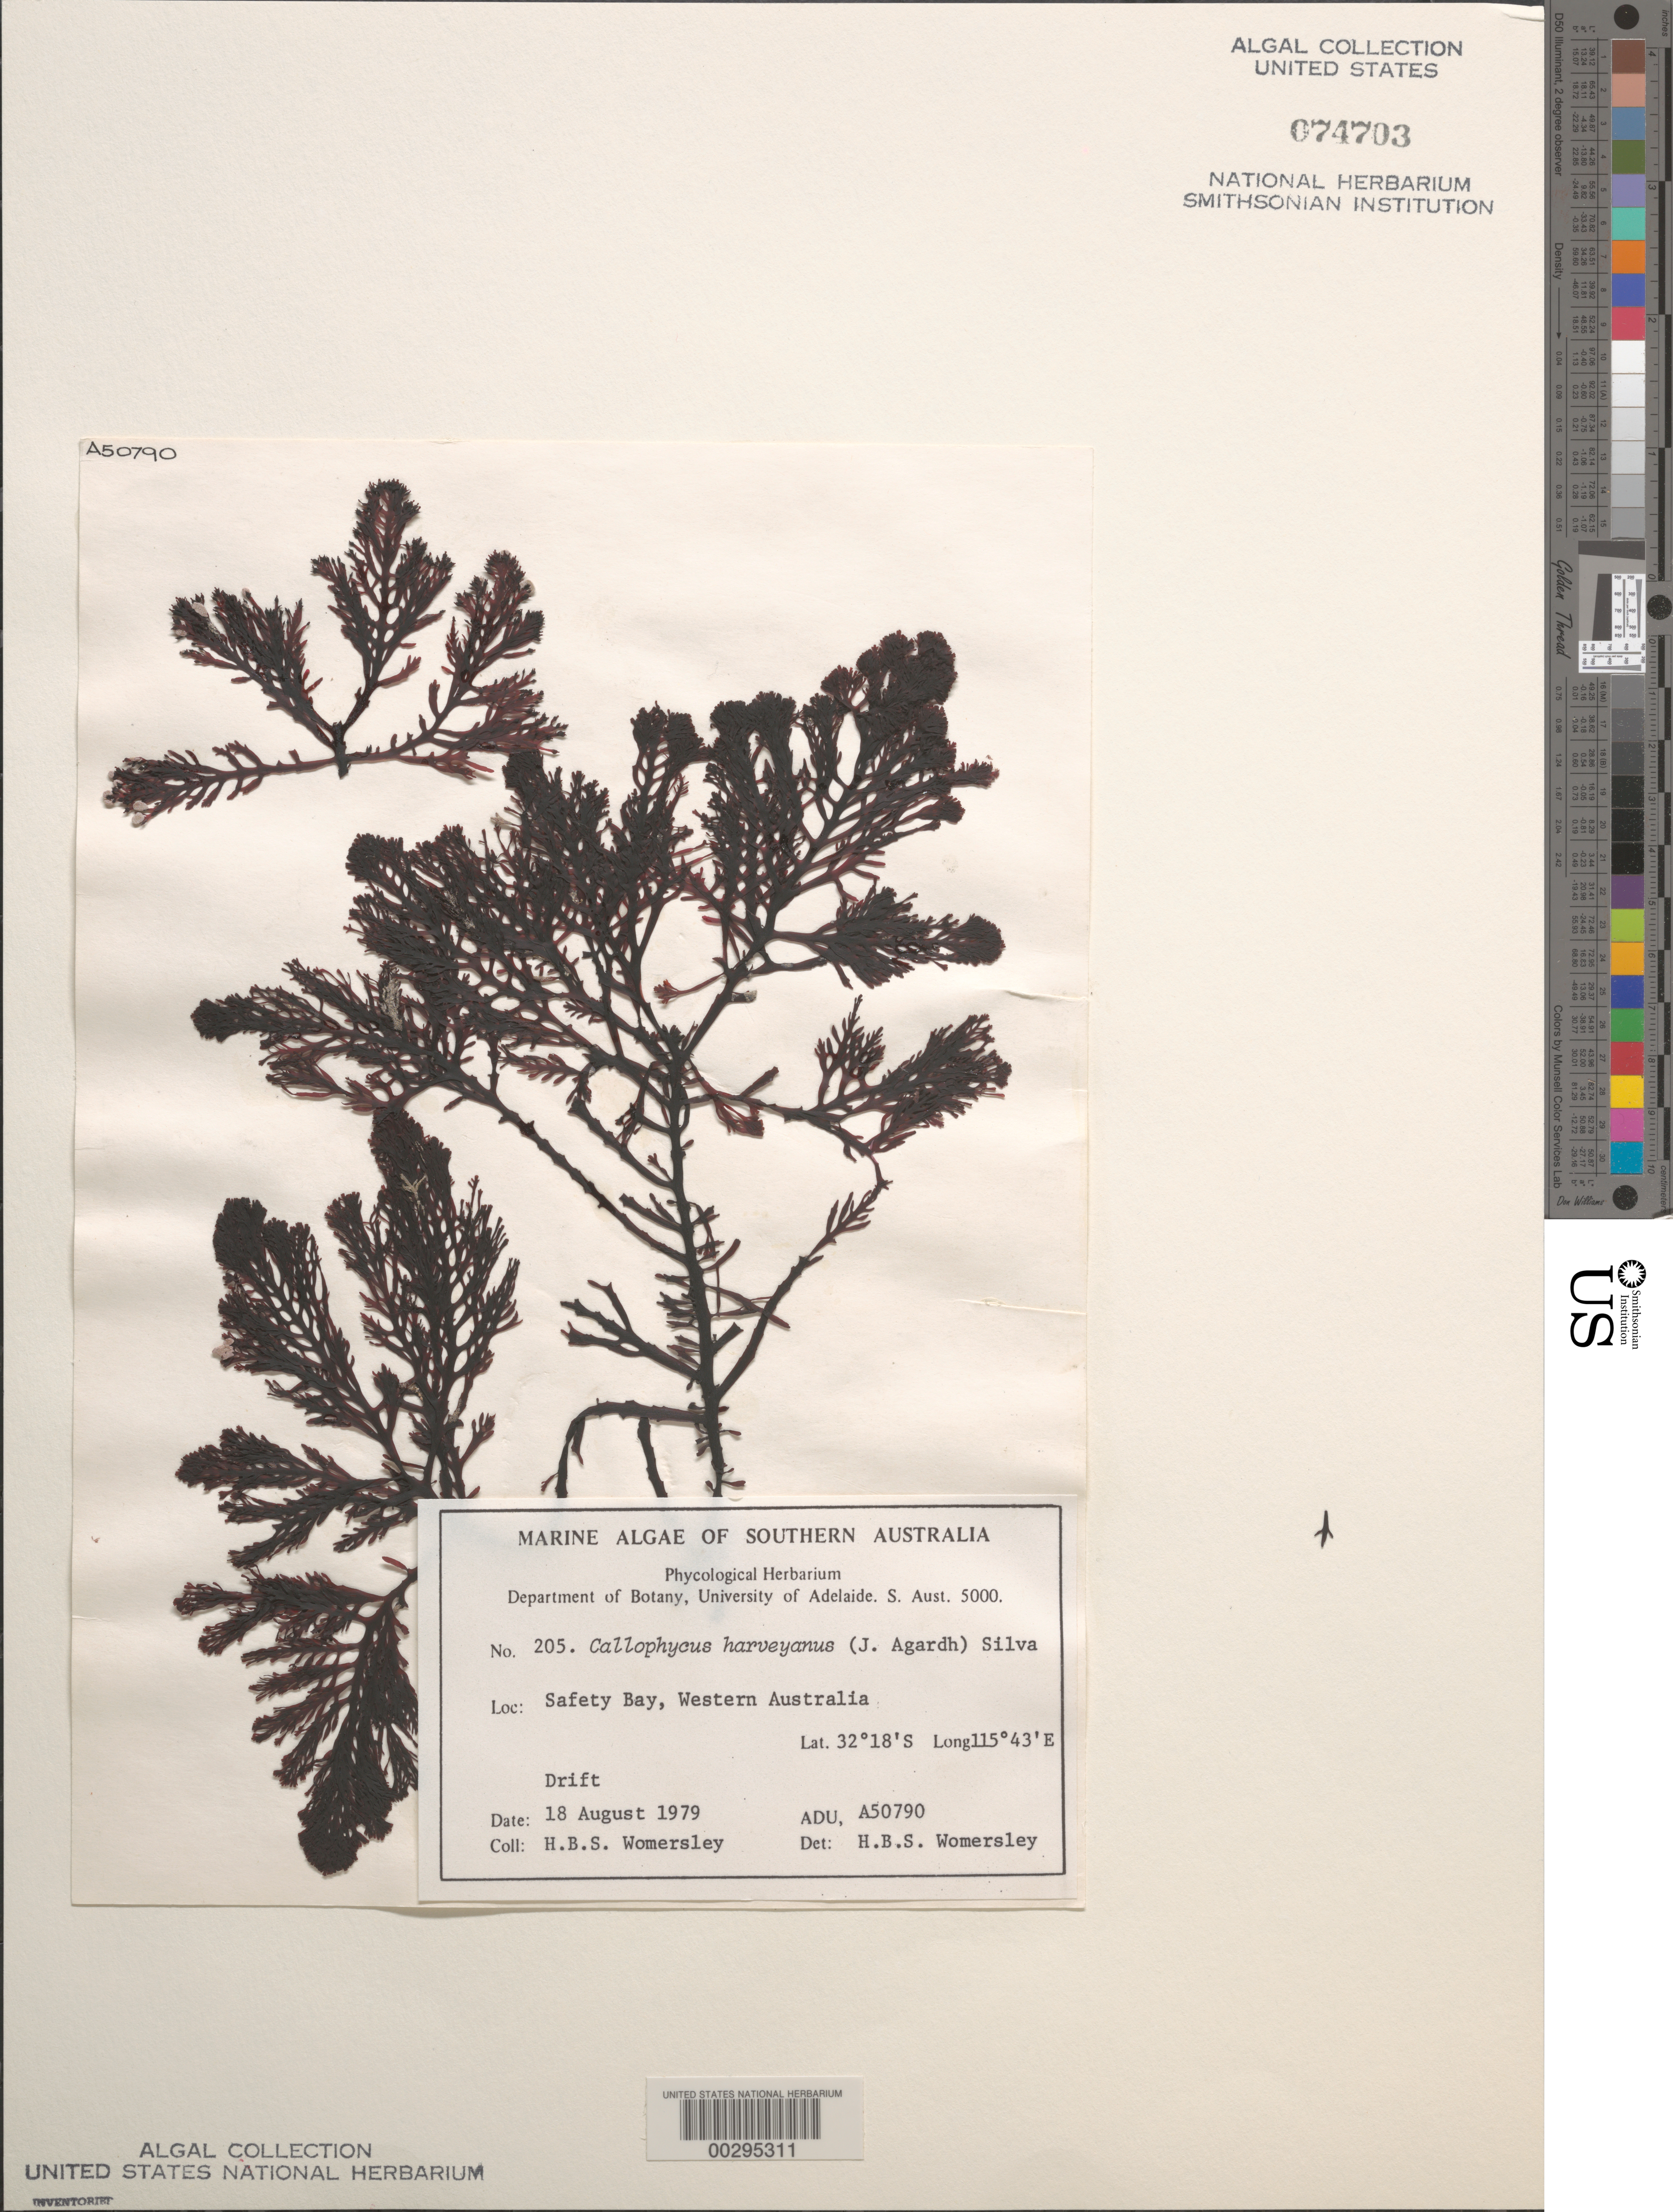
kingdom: Plantae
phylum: Rhodophyta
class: Florideophyceae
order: Gigartinales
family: Solieriaceae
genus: Callophycus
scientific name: Callophycus harveyanus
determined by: Womersley, H. B. S.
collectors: H. B. S. Womersley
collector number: ADU A50790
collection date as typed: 18 Aug 1979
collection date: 1979-08-18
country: Australia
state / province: Western Australia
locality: Safety Bay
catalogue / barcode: US 74703